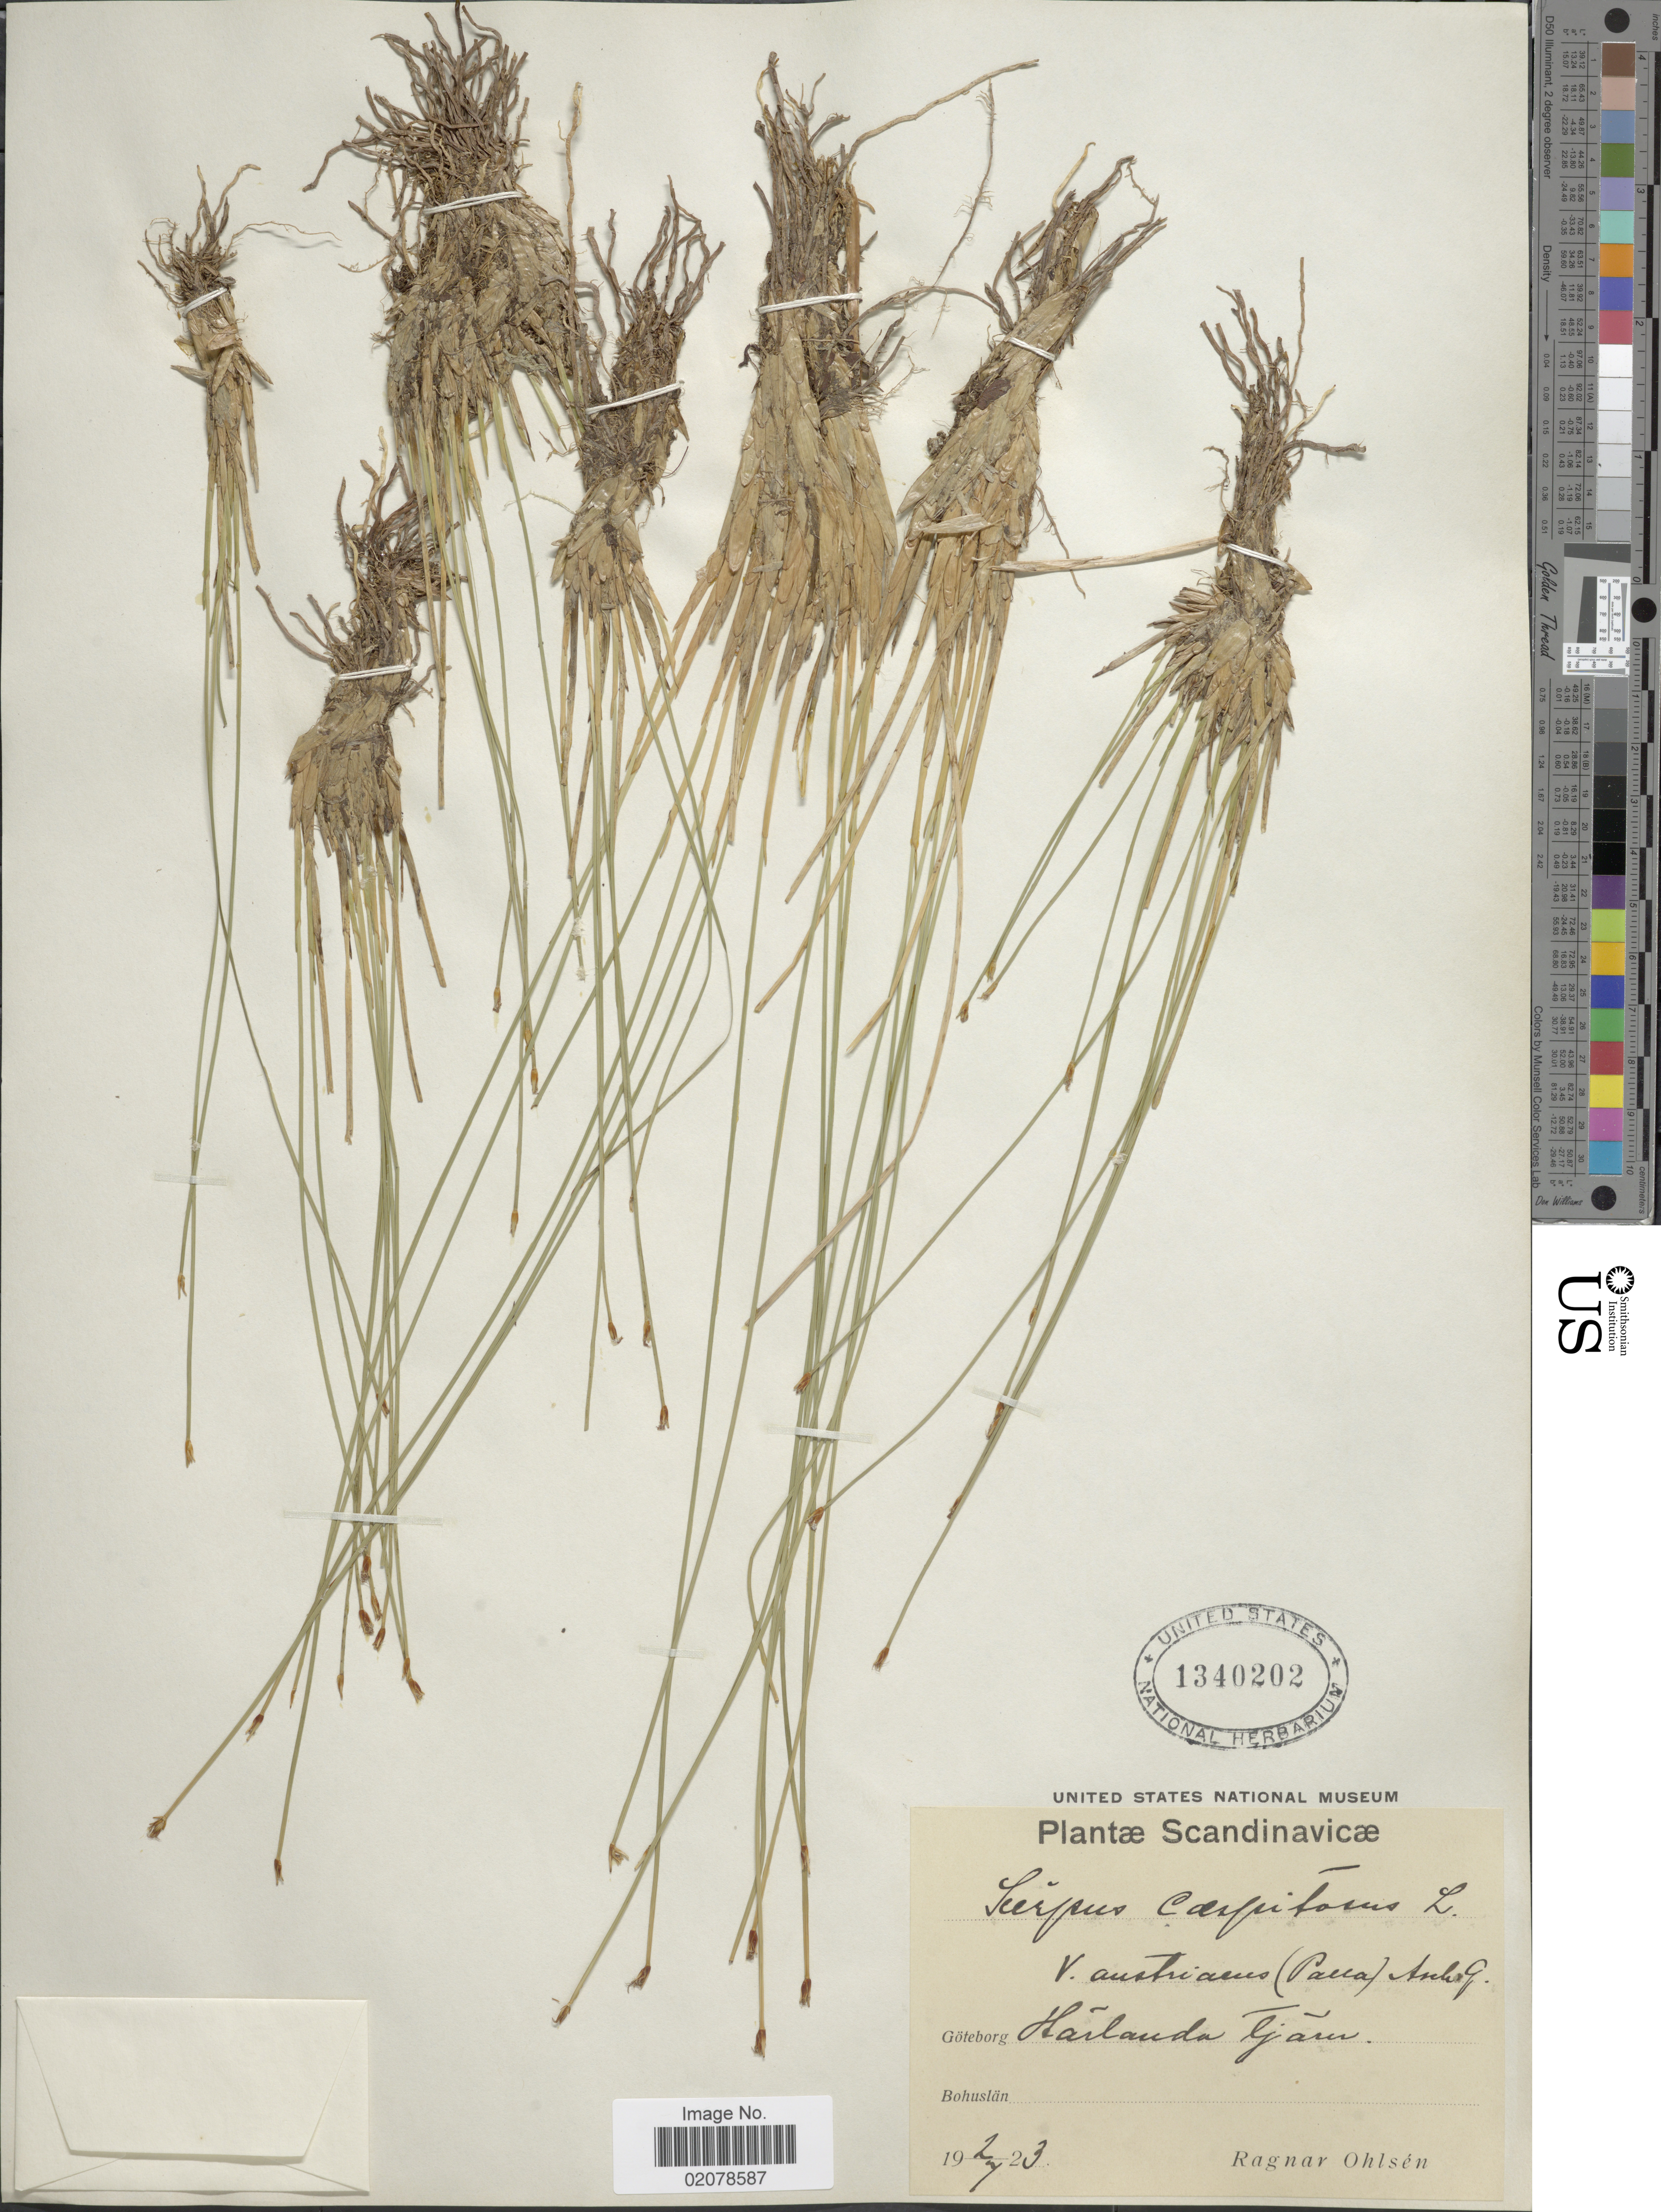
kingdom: Plantae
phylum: Tracheophyta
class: Liliopsida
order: Poales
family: Cyperaceae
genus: Trichophorum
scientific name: Trichophorum cespitosum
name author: (L.) Hartm.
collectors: R. Ohlsén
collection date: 1923-07-02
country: Sweden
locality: Göteborg Harlanda Tjarn Scandinavicae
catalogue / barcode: US 1340202